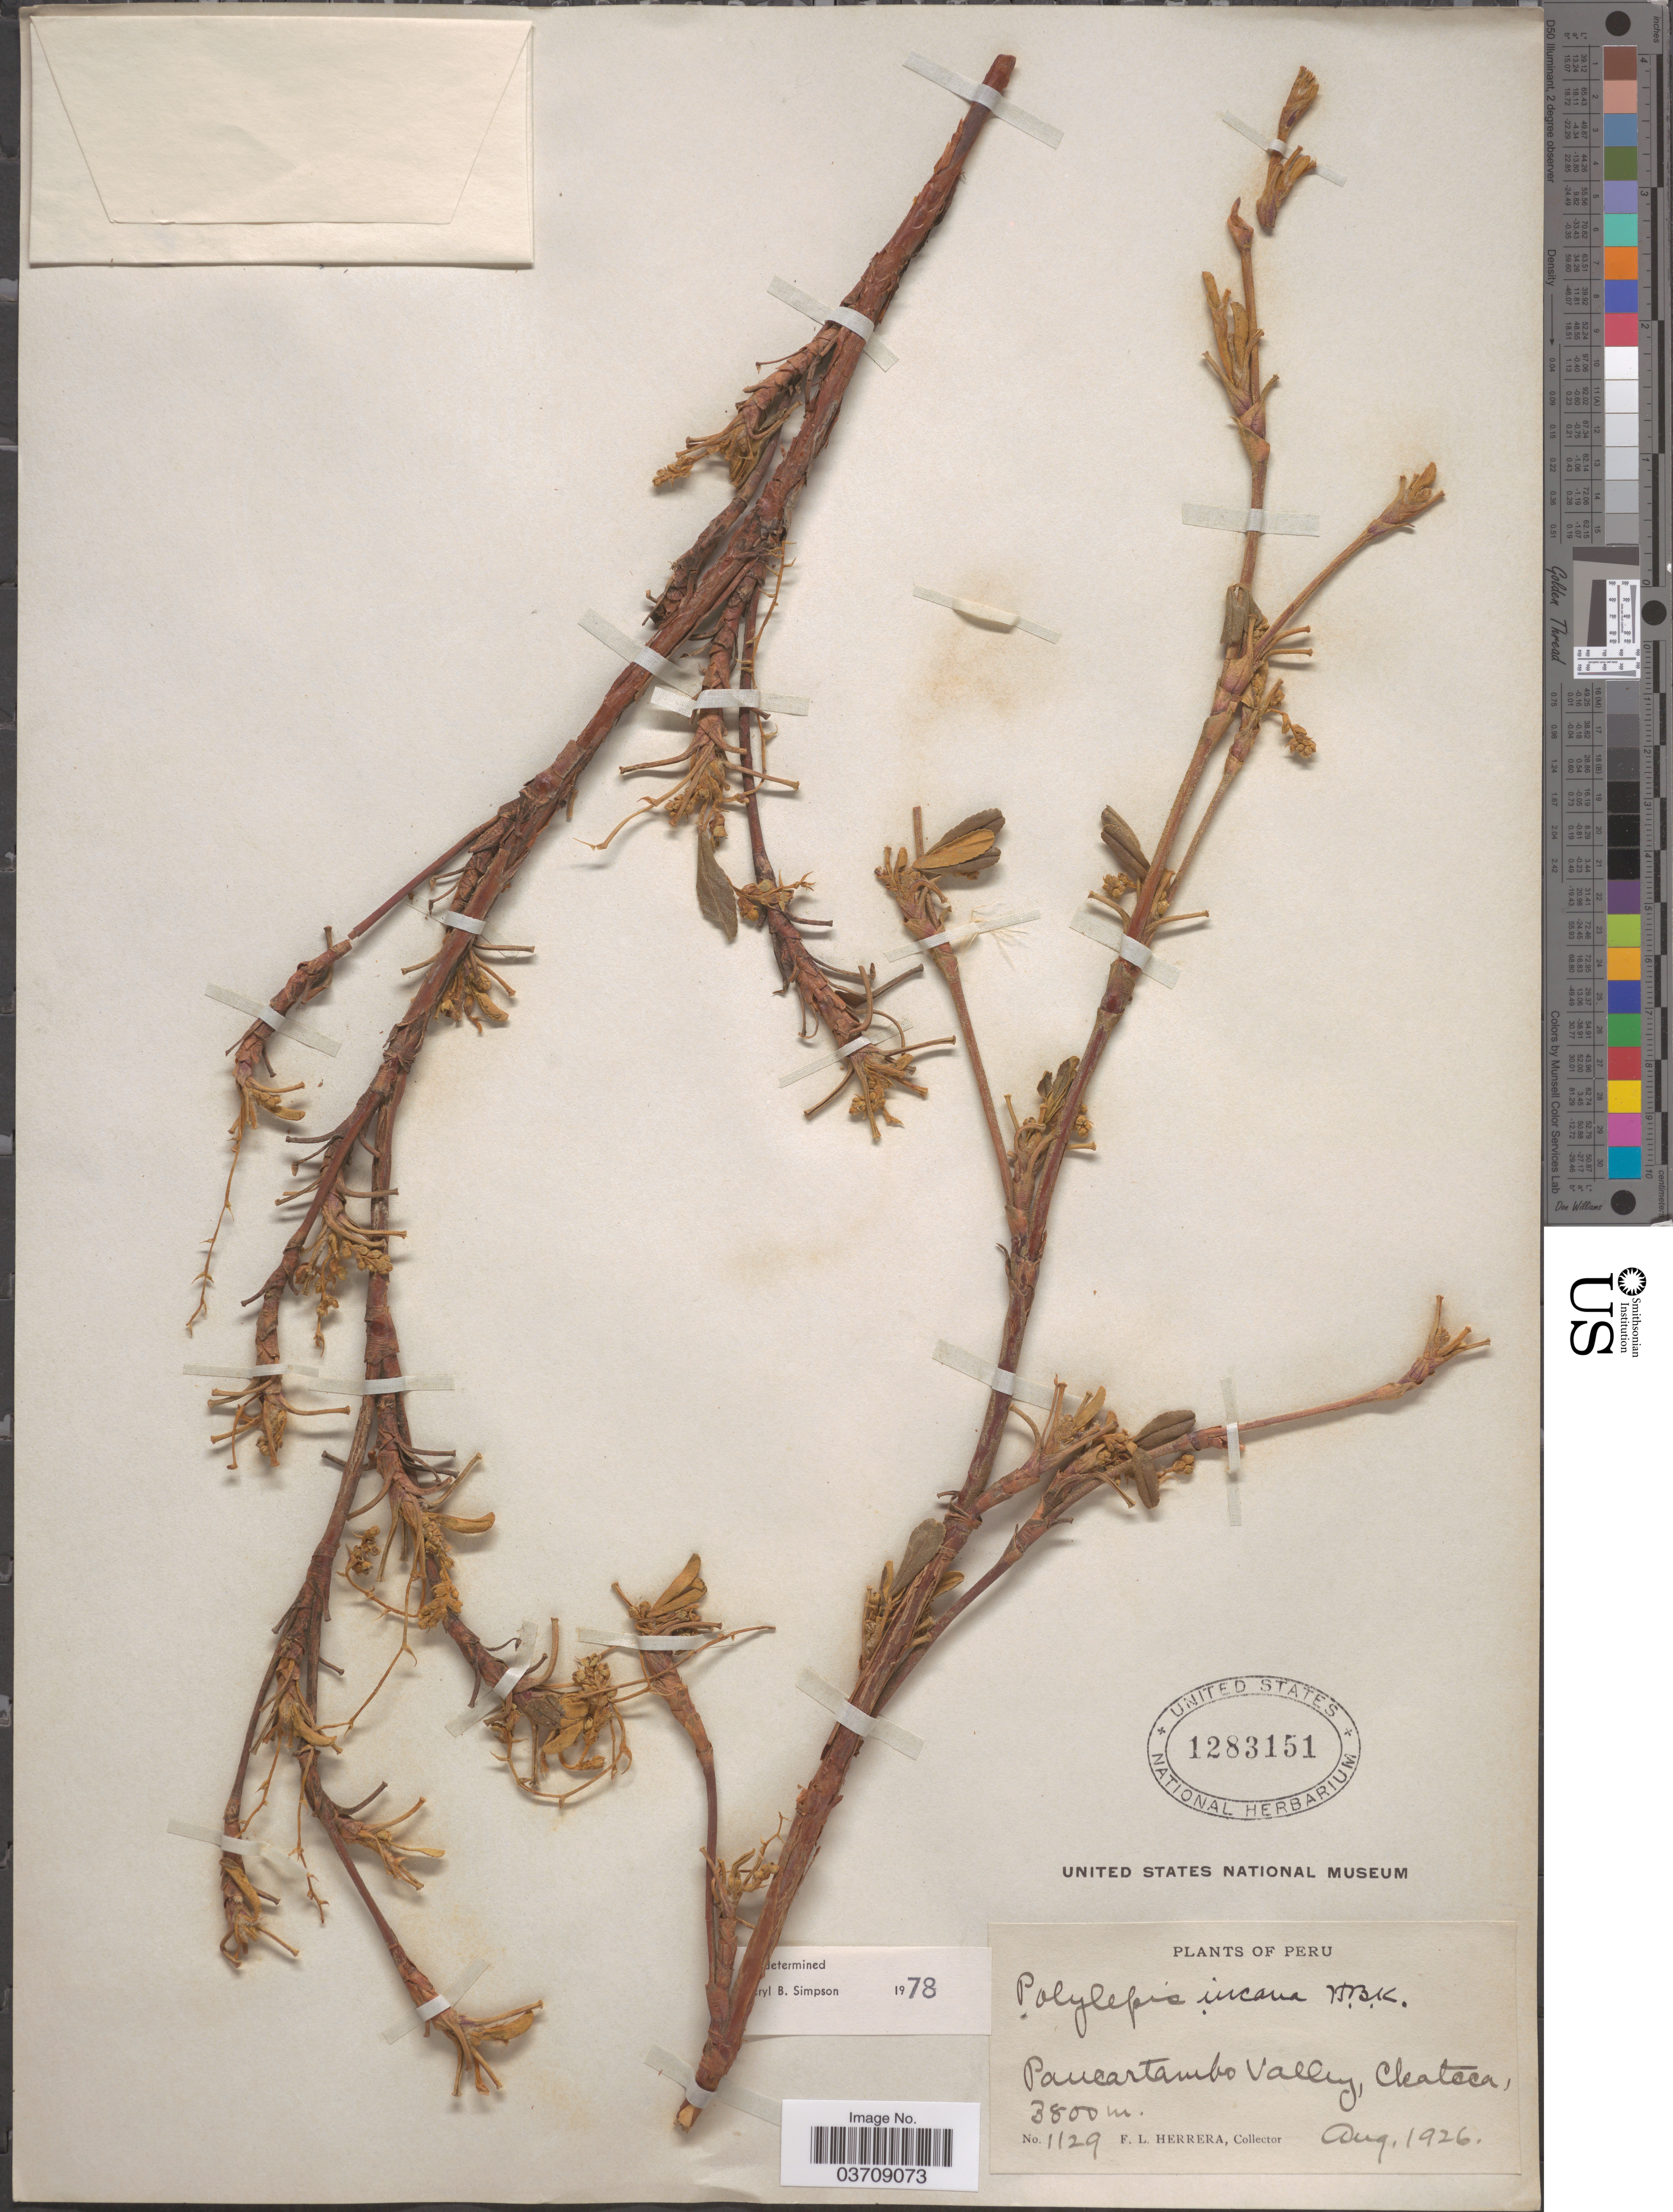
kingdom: Plantae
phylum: Tracheophyta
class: Magnoliopsida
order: Rosales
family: Rosaceae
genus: Polylepis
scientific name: Polylepis incana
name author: Kunth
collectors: F. L. Herrera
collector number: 1129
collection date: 1926-08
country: Peru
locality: Paucartambo Valley, Ckateca.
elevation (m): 3800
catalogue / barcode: US 1283151